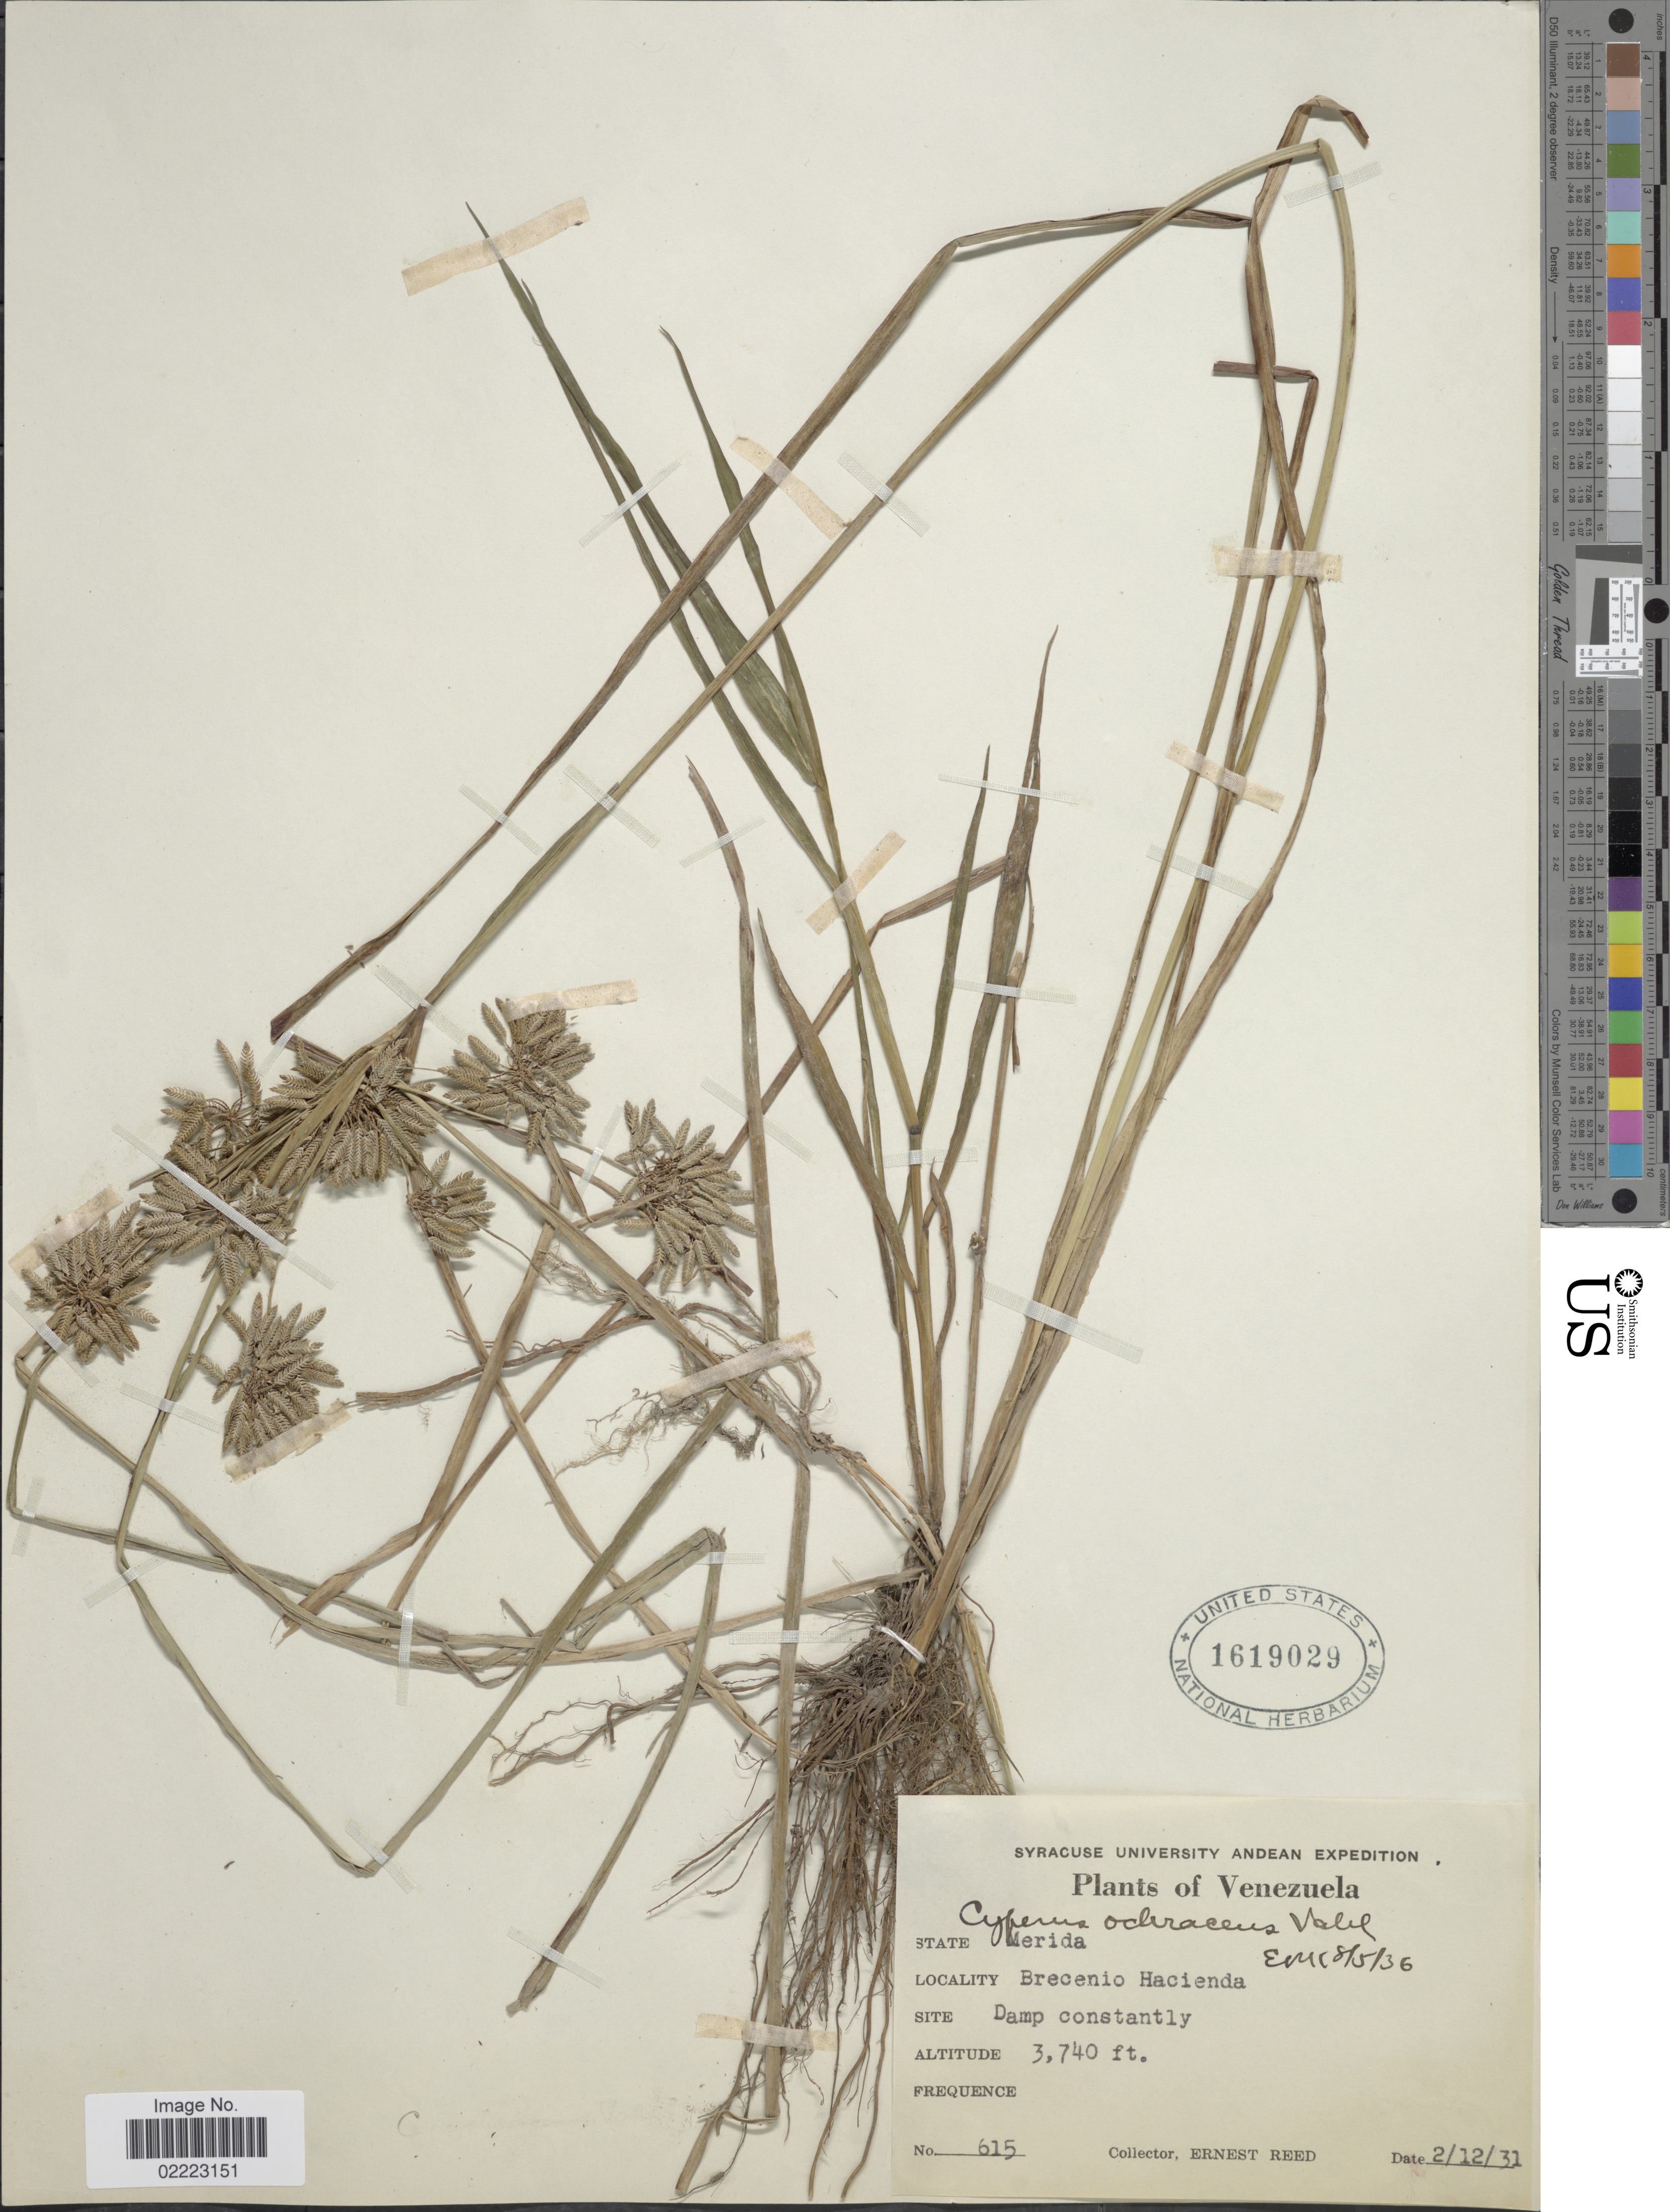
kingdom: Plantae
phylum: Tracheophyta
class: Liliopsida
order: Poales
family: Cyperaceae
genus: Cyperus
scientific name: Cyperus ochraceus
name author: Vahl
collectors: E. Reed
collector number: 615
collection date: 1931-12-02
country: Venezuela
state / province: Mérida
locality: Brecenio Hacienda, Site Damp constantly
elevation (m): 1140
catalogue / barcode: US 1619029